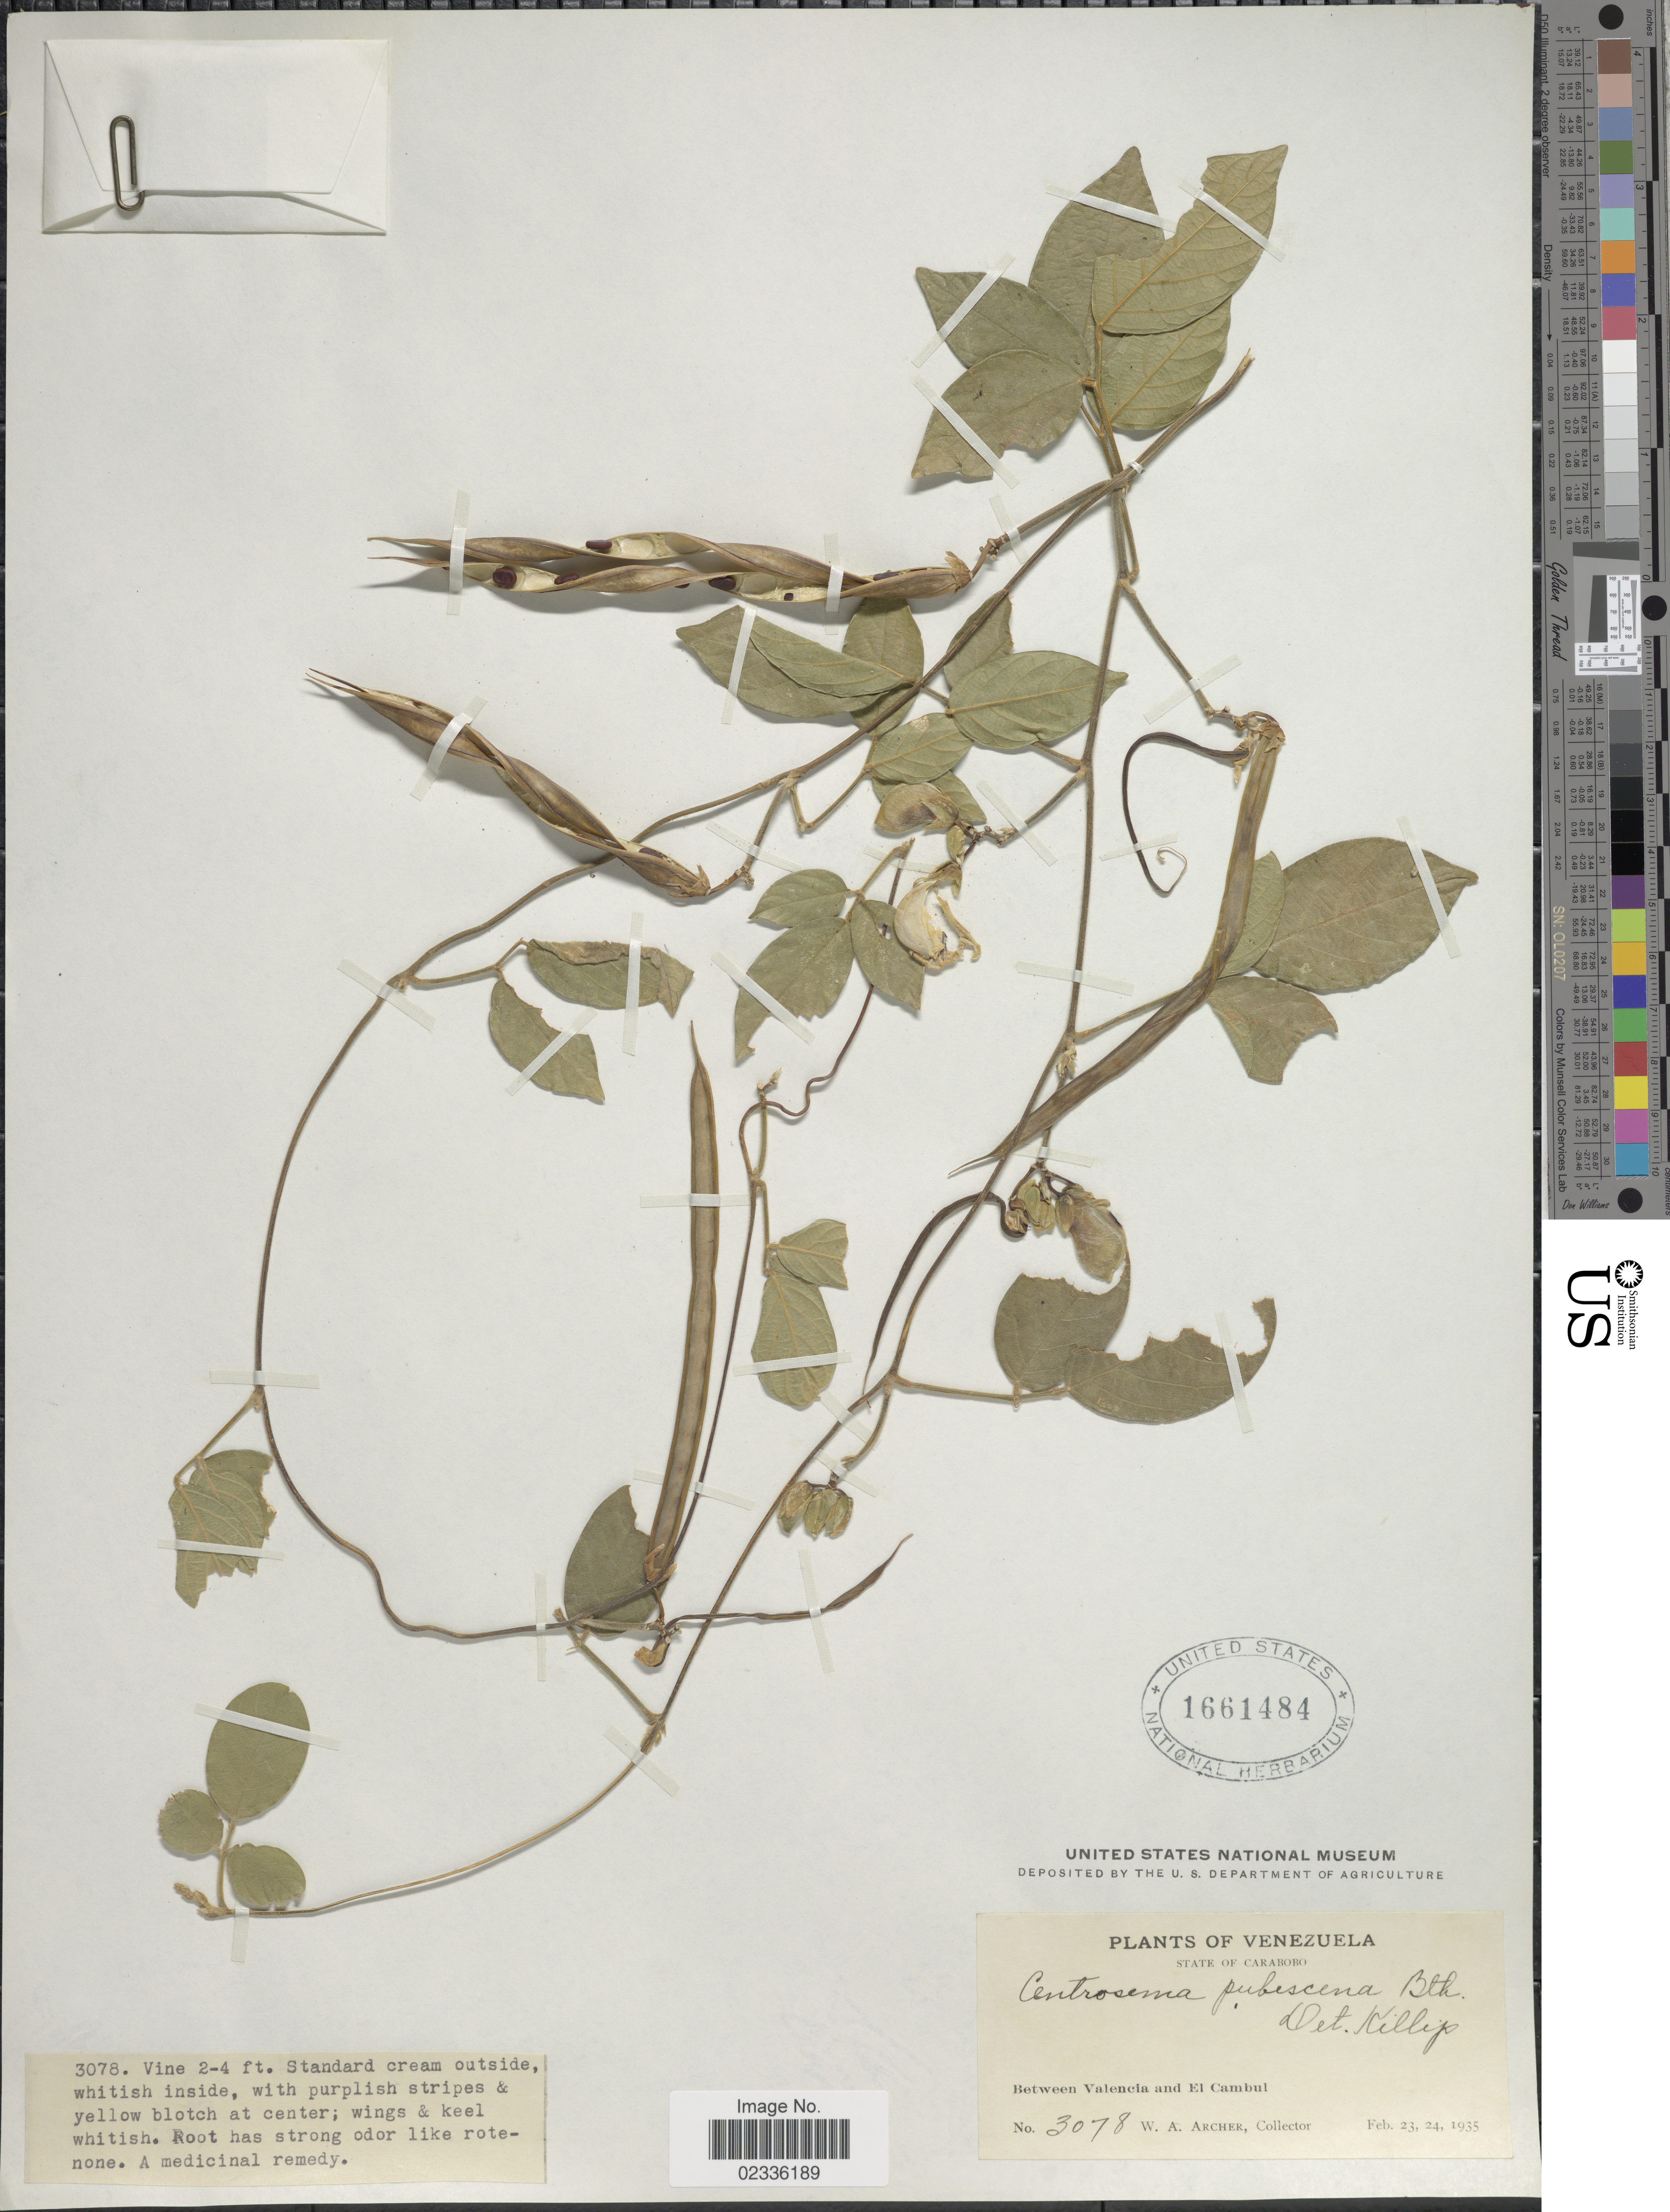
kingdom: Plantae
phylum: Tracheophyta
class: Magnoliopsida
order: Fabales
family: Fabaceae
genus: Centrosema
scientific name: Centrosema pubescens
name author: Benth.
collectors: W. A. Archer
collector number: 3078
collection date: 1935-02-23/1935-02-24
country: Venezuela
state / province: Carabobo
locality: State of Carabobo. Between Valencia and El Cambui.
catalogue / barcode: US 1661484